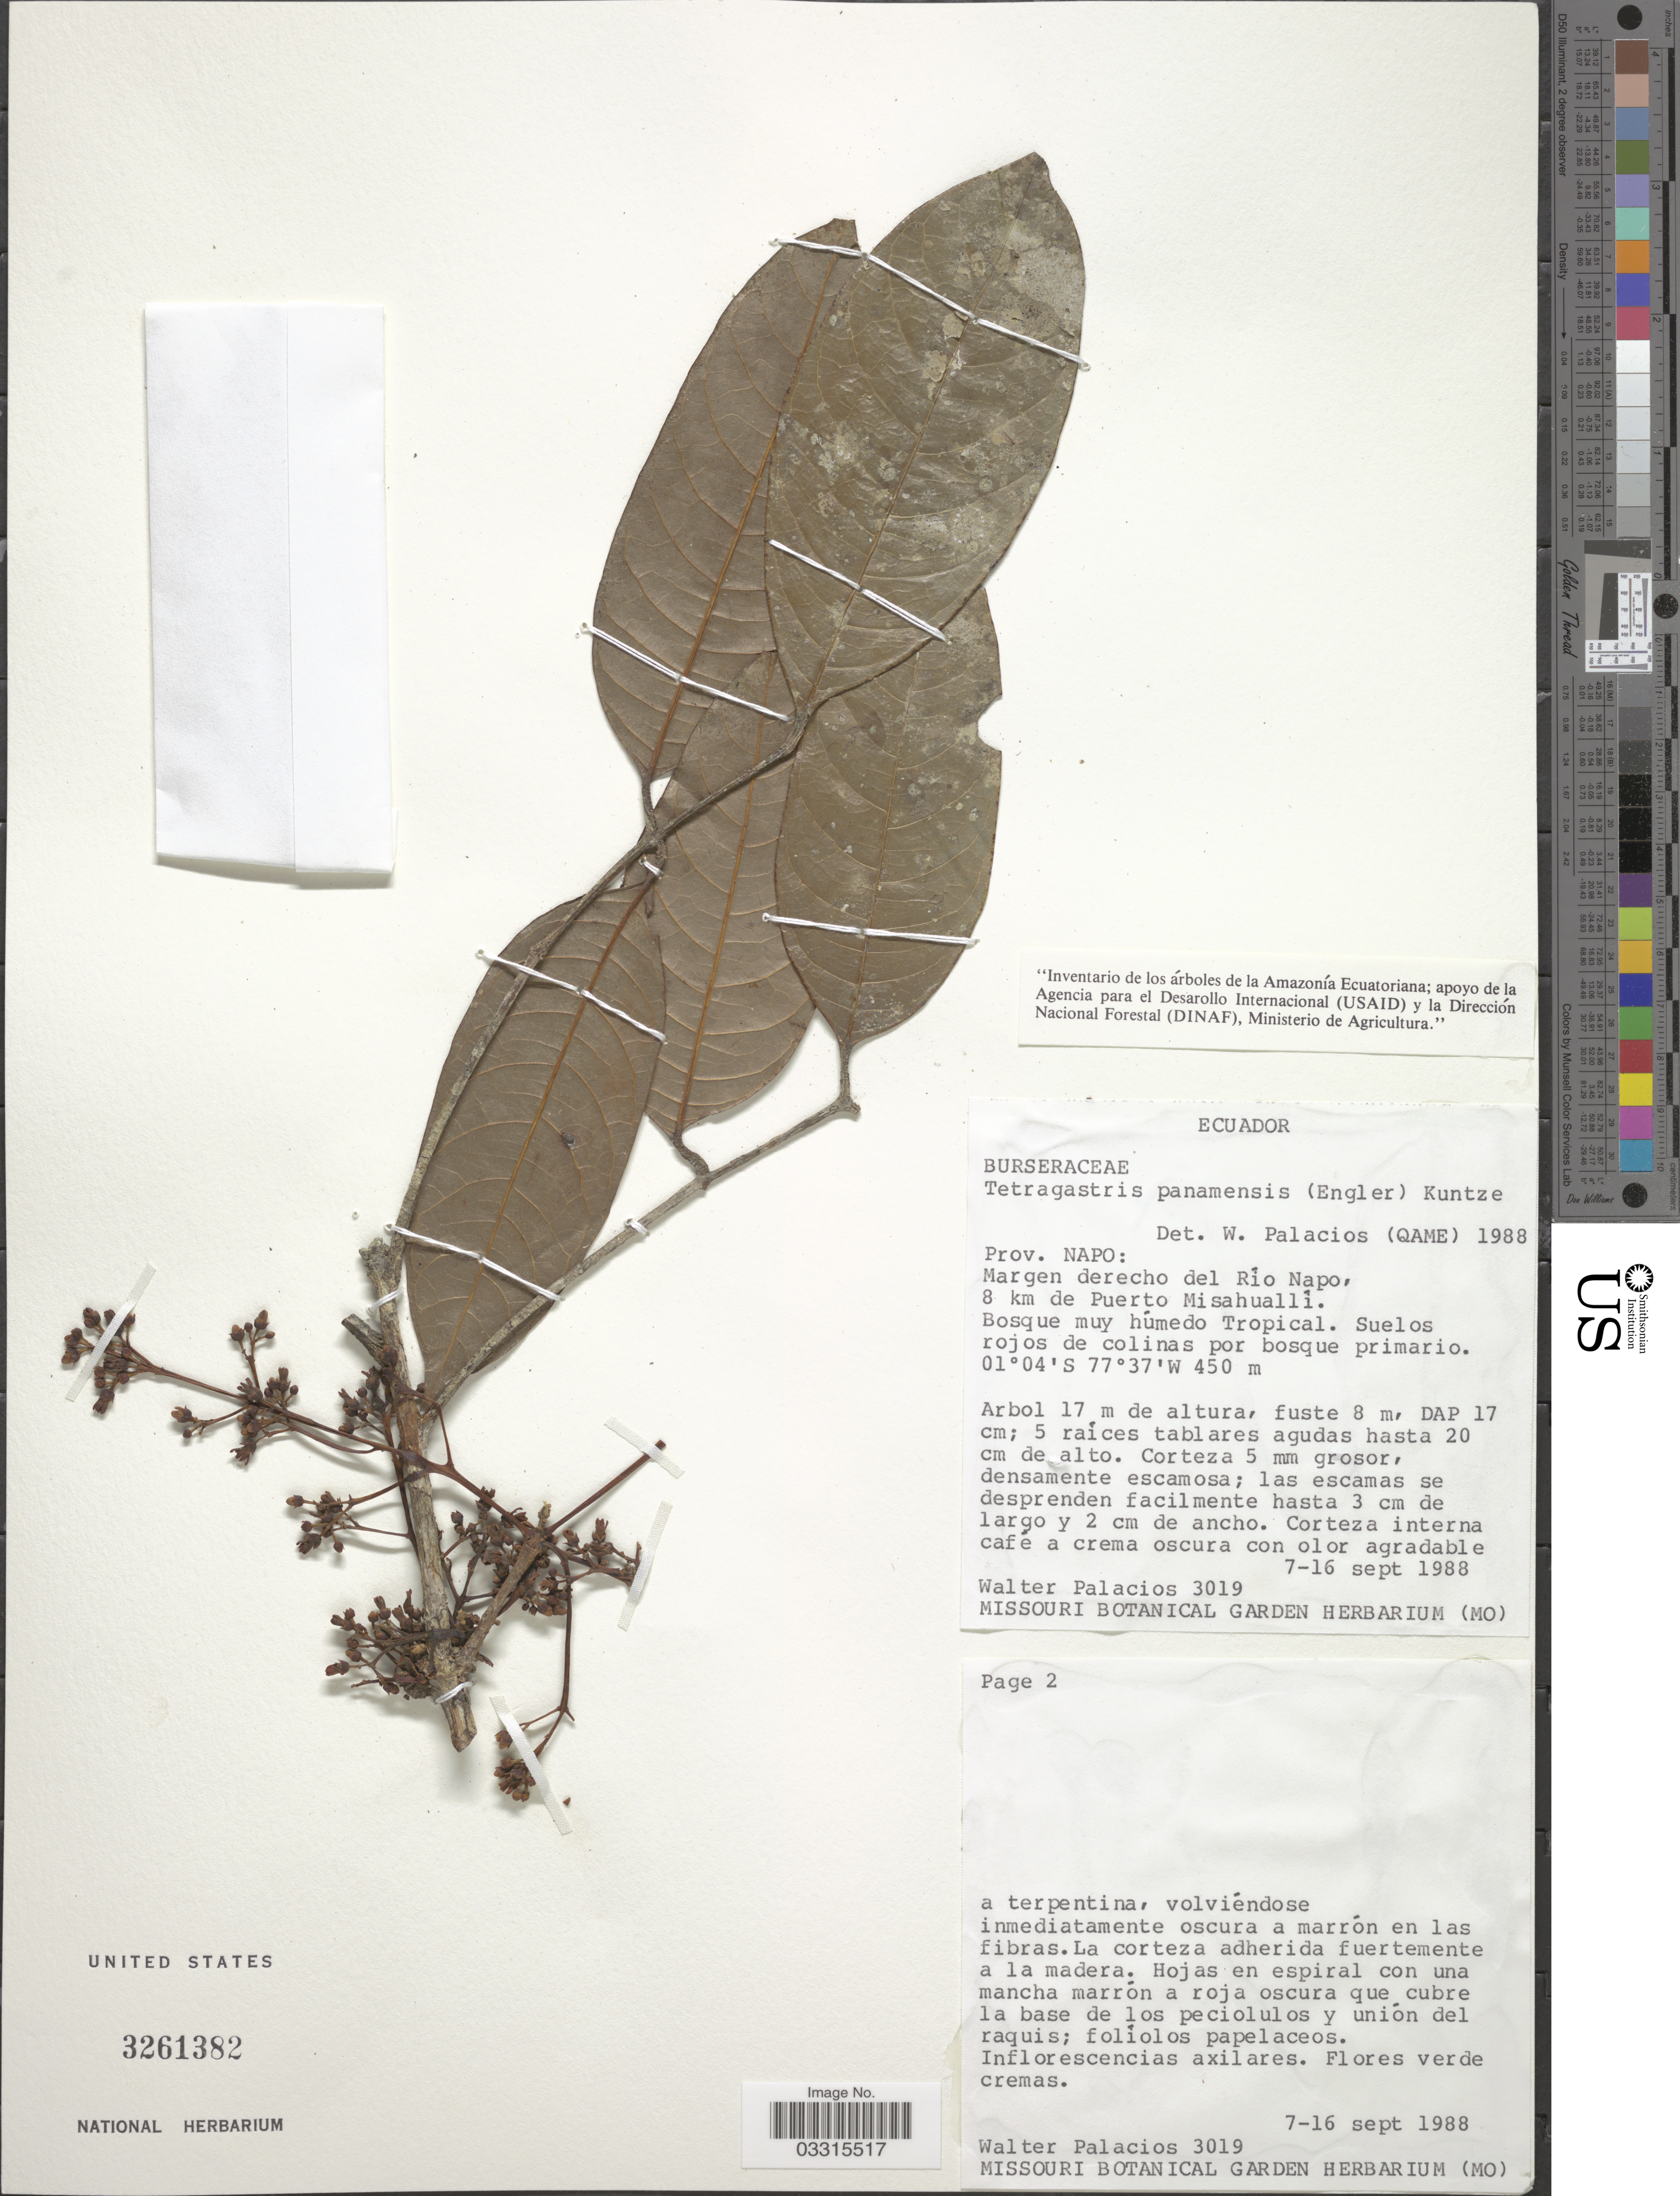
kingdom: Plantae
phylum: Tracheophyta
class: Magnoliopsida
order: Sapindales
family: Burseraceae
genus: Protium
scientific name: Protium stevensonii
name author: (Standl.) Daly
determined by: Daly, Douglas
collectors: W. Palacios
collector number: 3019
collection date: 1988-09-07/1988-09-16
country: Ecuador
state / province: Napo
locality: Margen derecho del Rio Napo, 8 km de Puerto Misahualli.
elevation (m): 450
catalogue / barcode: US 3261382